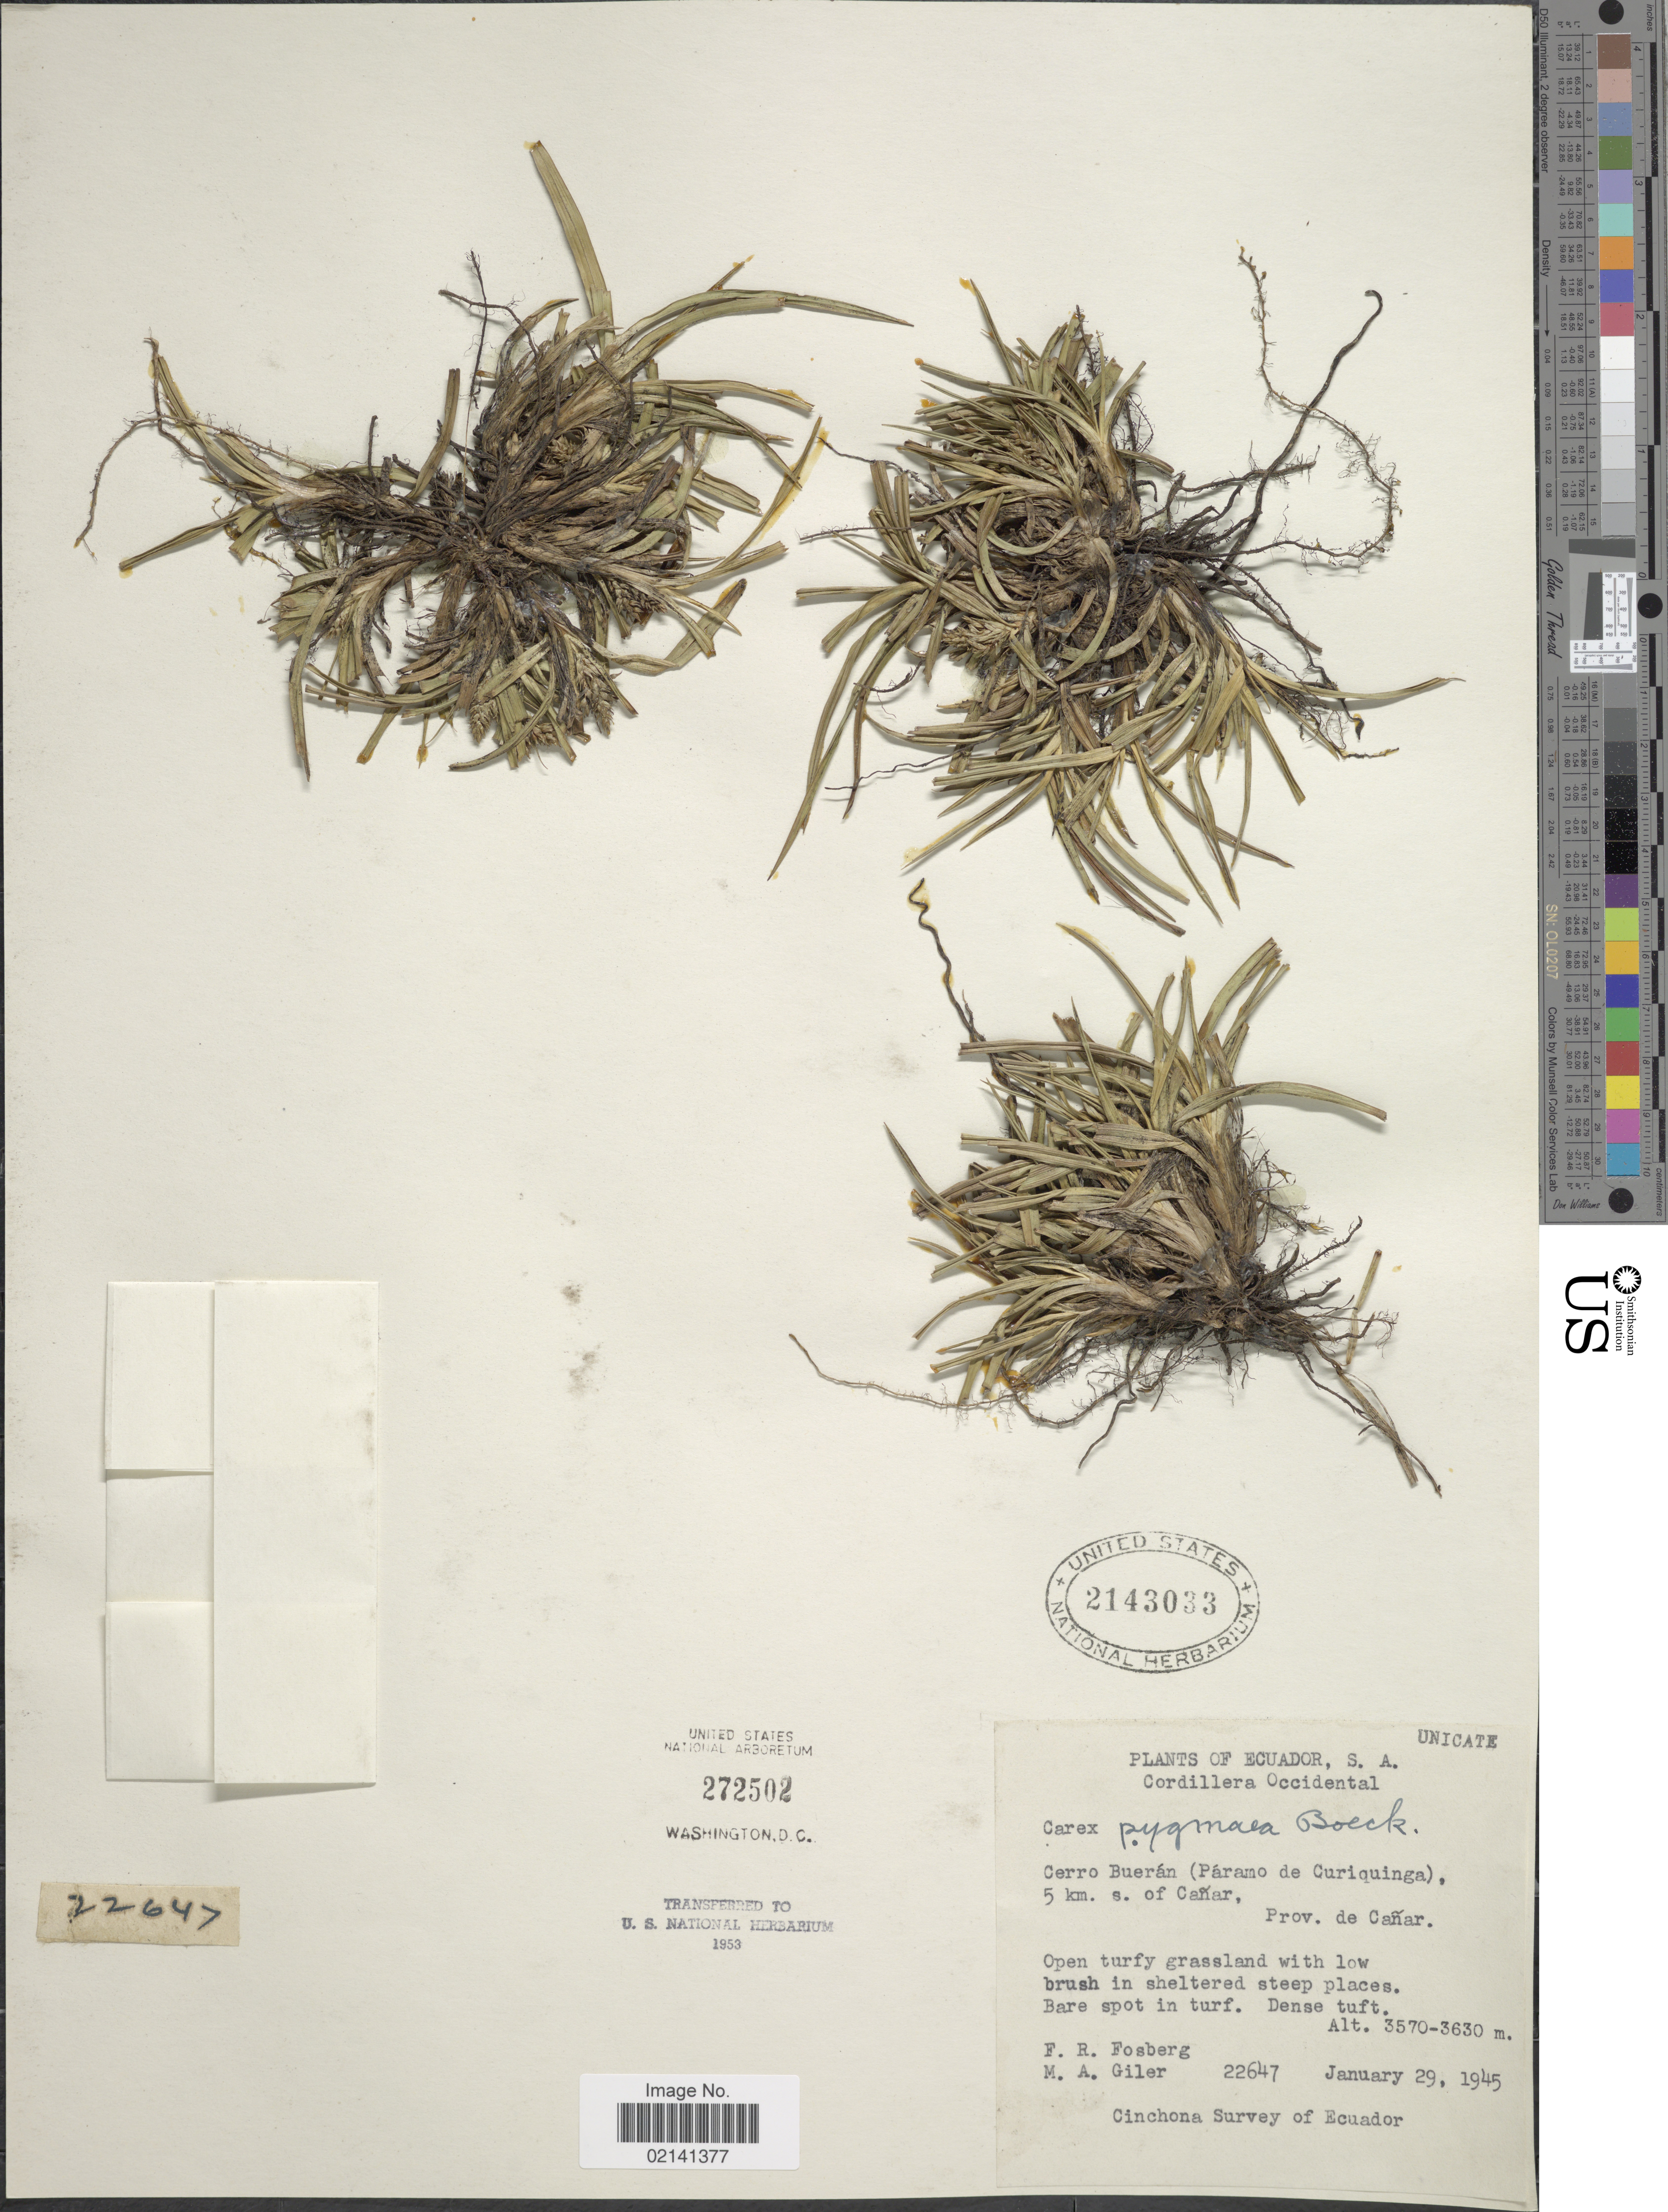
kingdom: Plantae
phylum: Tracheophyta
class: Liliopsida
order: Poales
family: Cyperaceae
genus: Carex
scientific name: Carex pygmaea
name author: Boeckeler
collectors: F. R. Fosberg & M. Giler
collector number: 22647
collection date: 1945-01-29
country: Ecuador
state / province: Cañar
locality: Ecuador, S.A. Cerro Bueran (Paramo de Curiquinga), 5 km s. of Canar. Prov. de Canar.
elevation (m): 3570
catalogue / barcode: US 2143033